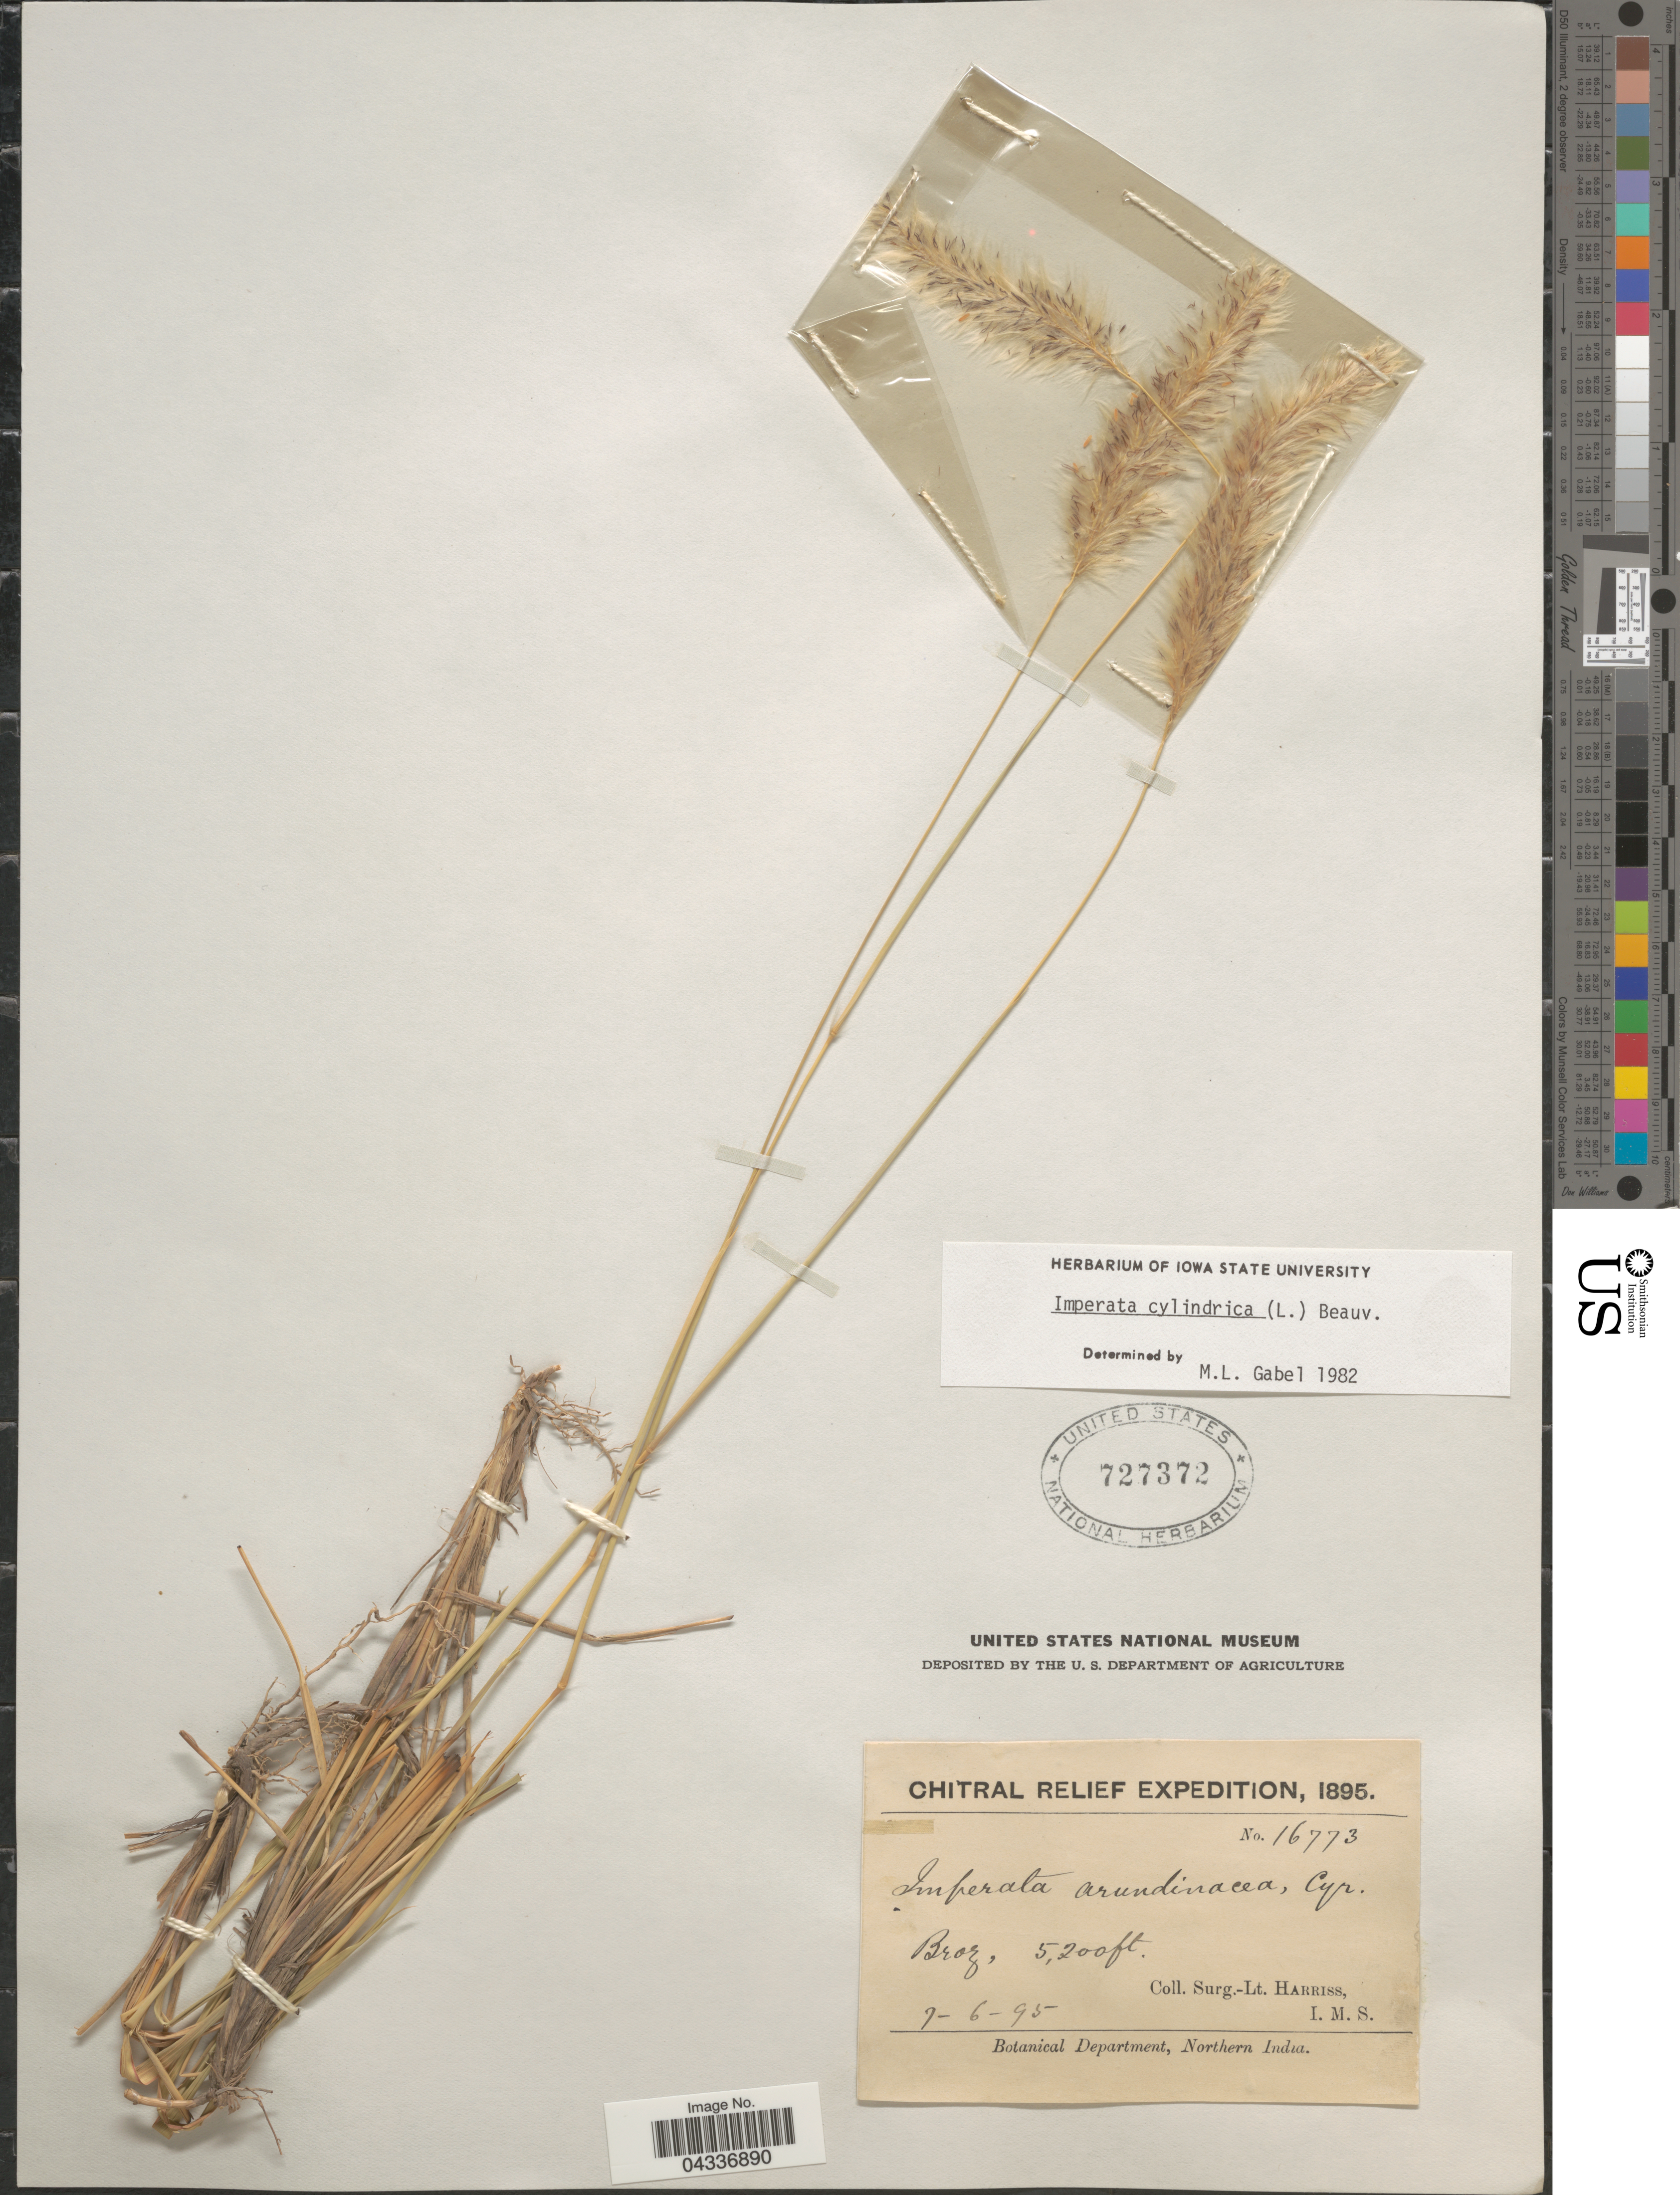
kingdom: Plantae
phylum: Tracheophyta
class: Liliopsida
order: Poales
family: Poaceae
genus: Imperata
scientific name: Imperata cylindrica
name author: (L.) P. Beauv.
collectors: S. A. Harris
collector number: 16773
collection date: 1895-06-07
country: Pakistan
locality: Chitral Relief Expedition, 1895. Broz.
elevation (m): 1585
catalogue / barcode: US 727372